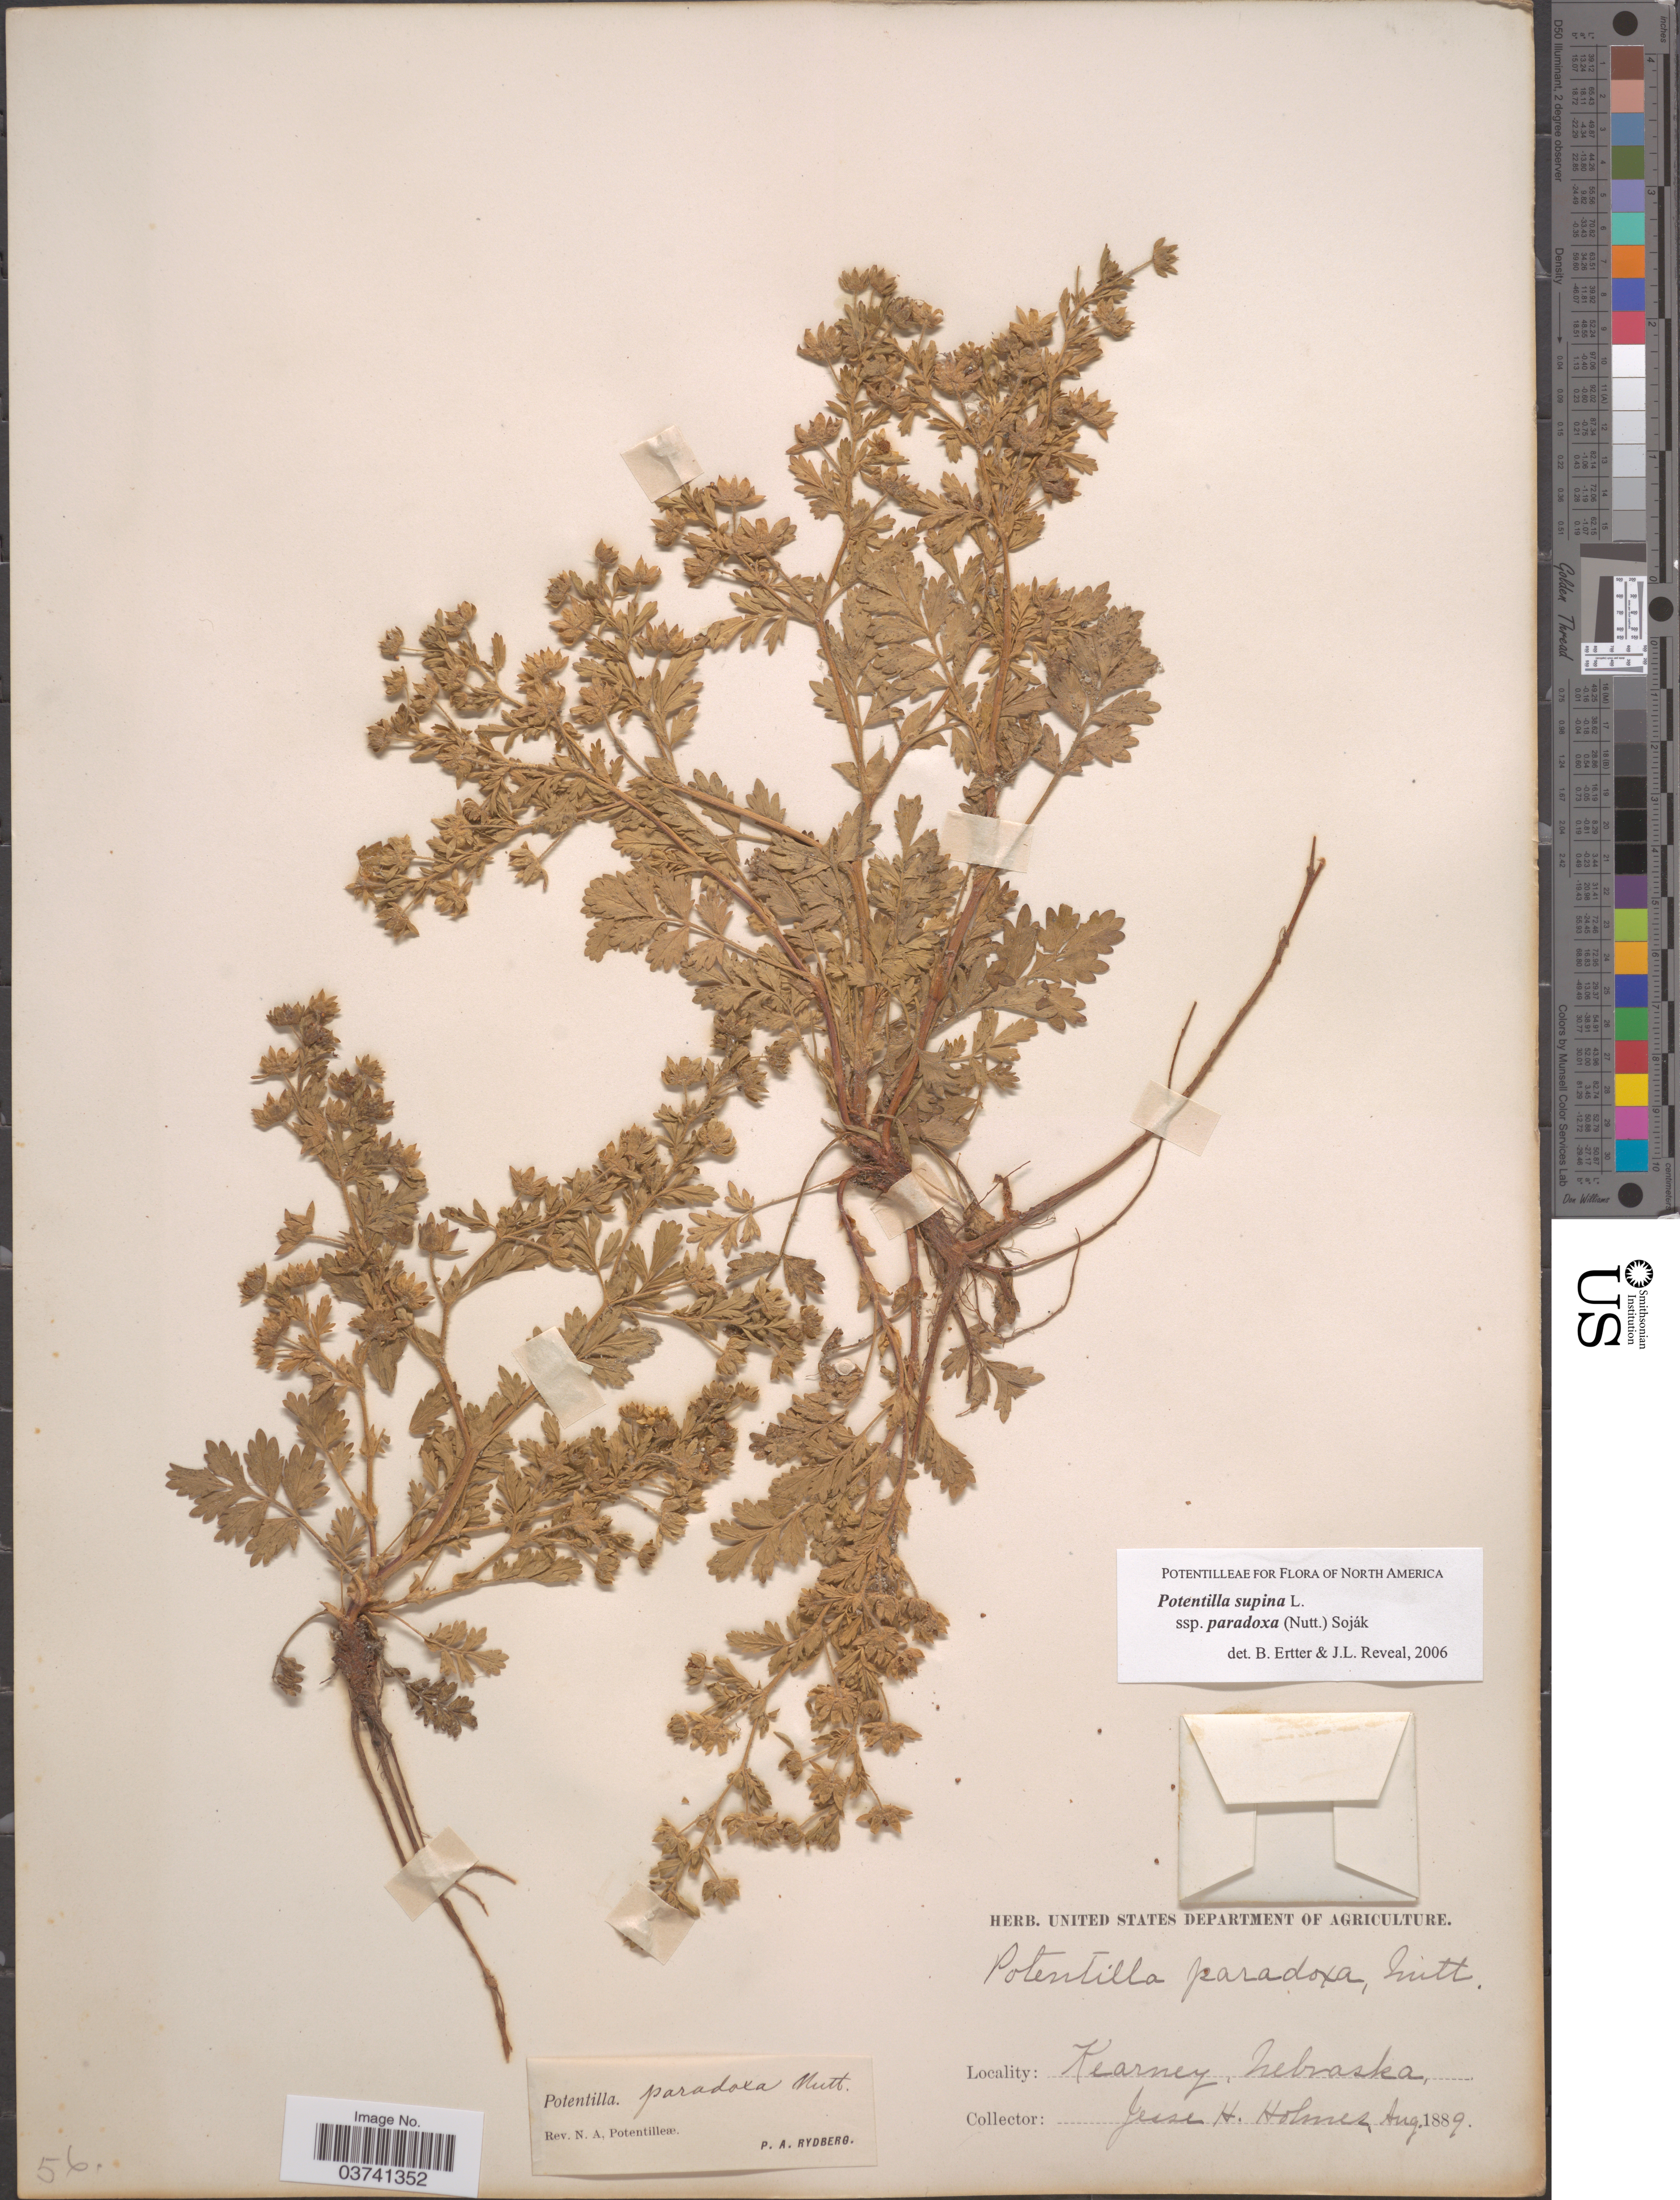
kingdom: Plantae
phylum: Tracheophyta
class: Magnoliopsida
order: Rosales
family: Rosaceae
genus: Potentilla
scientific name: Potentilla supina subsp. paradoxa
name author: (Nutt.) Soják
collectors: J. Holmes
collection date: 1889-08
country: United States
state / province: Nebraska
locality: Kearney.